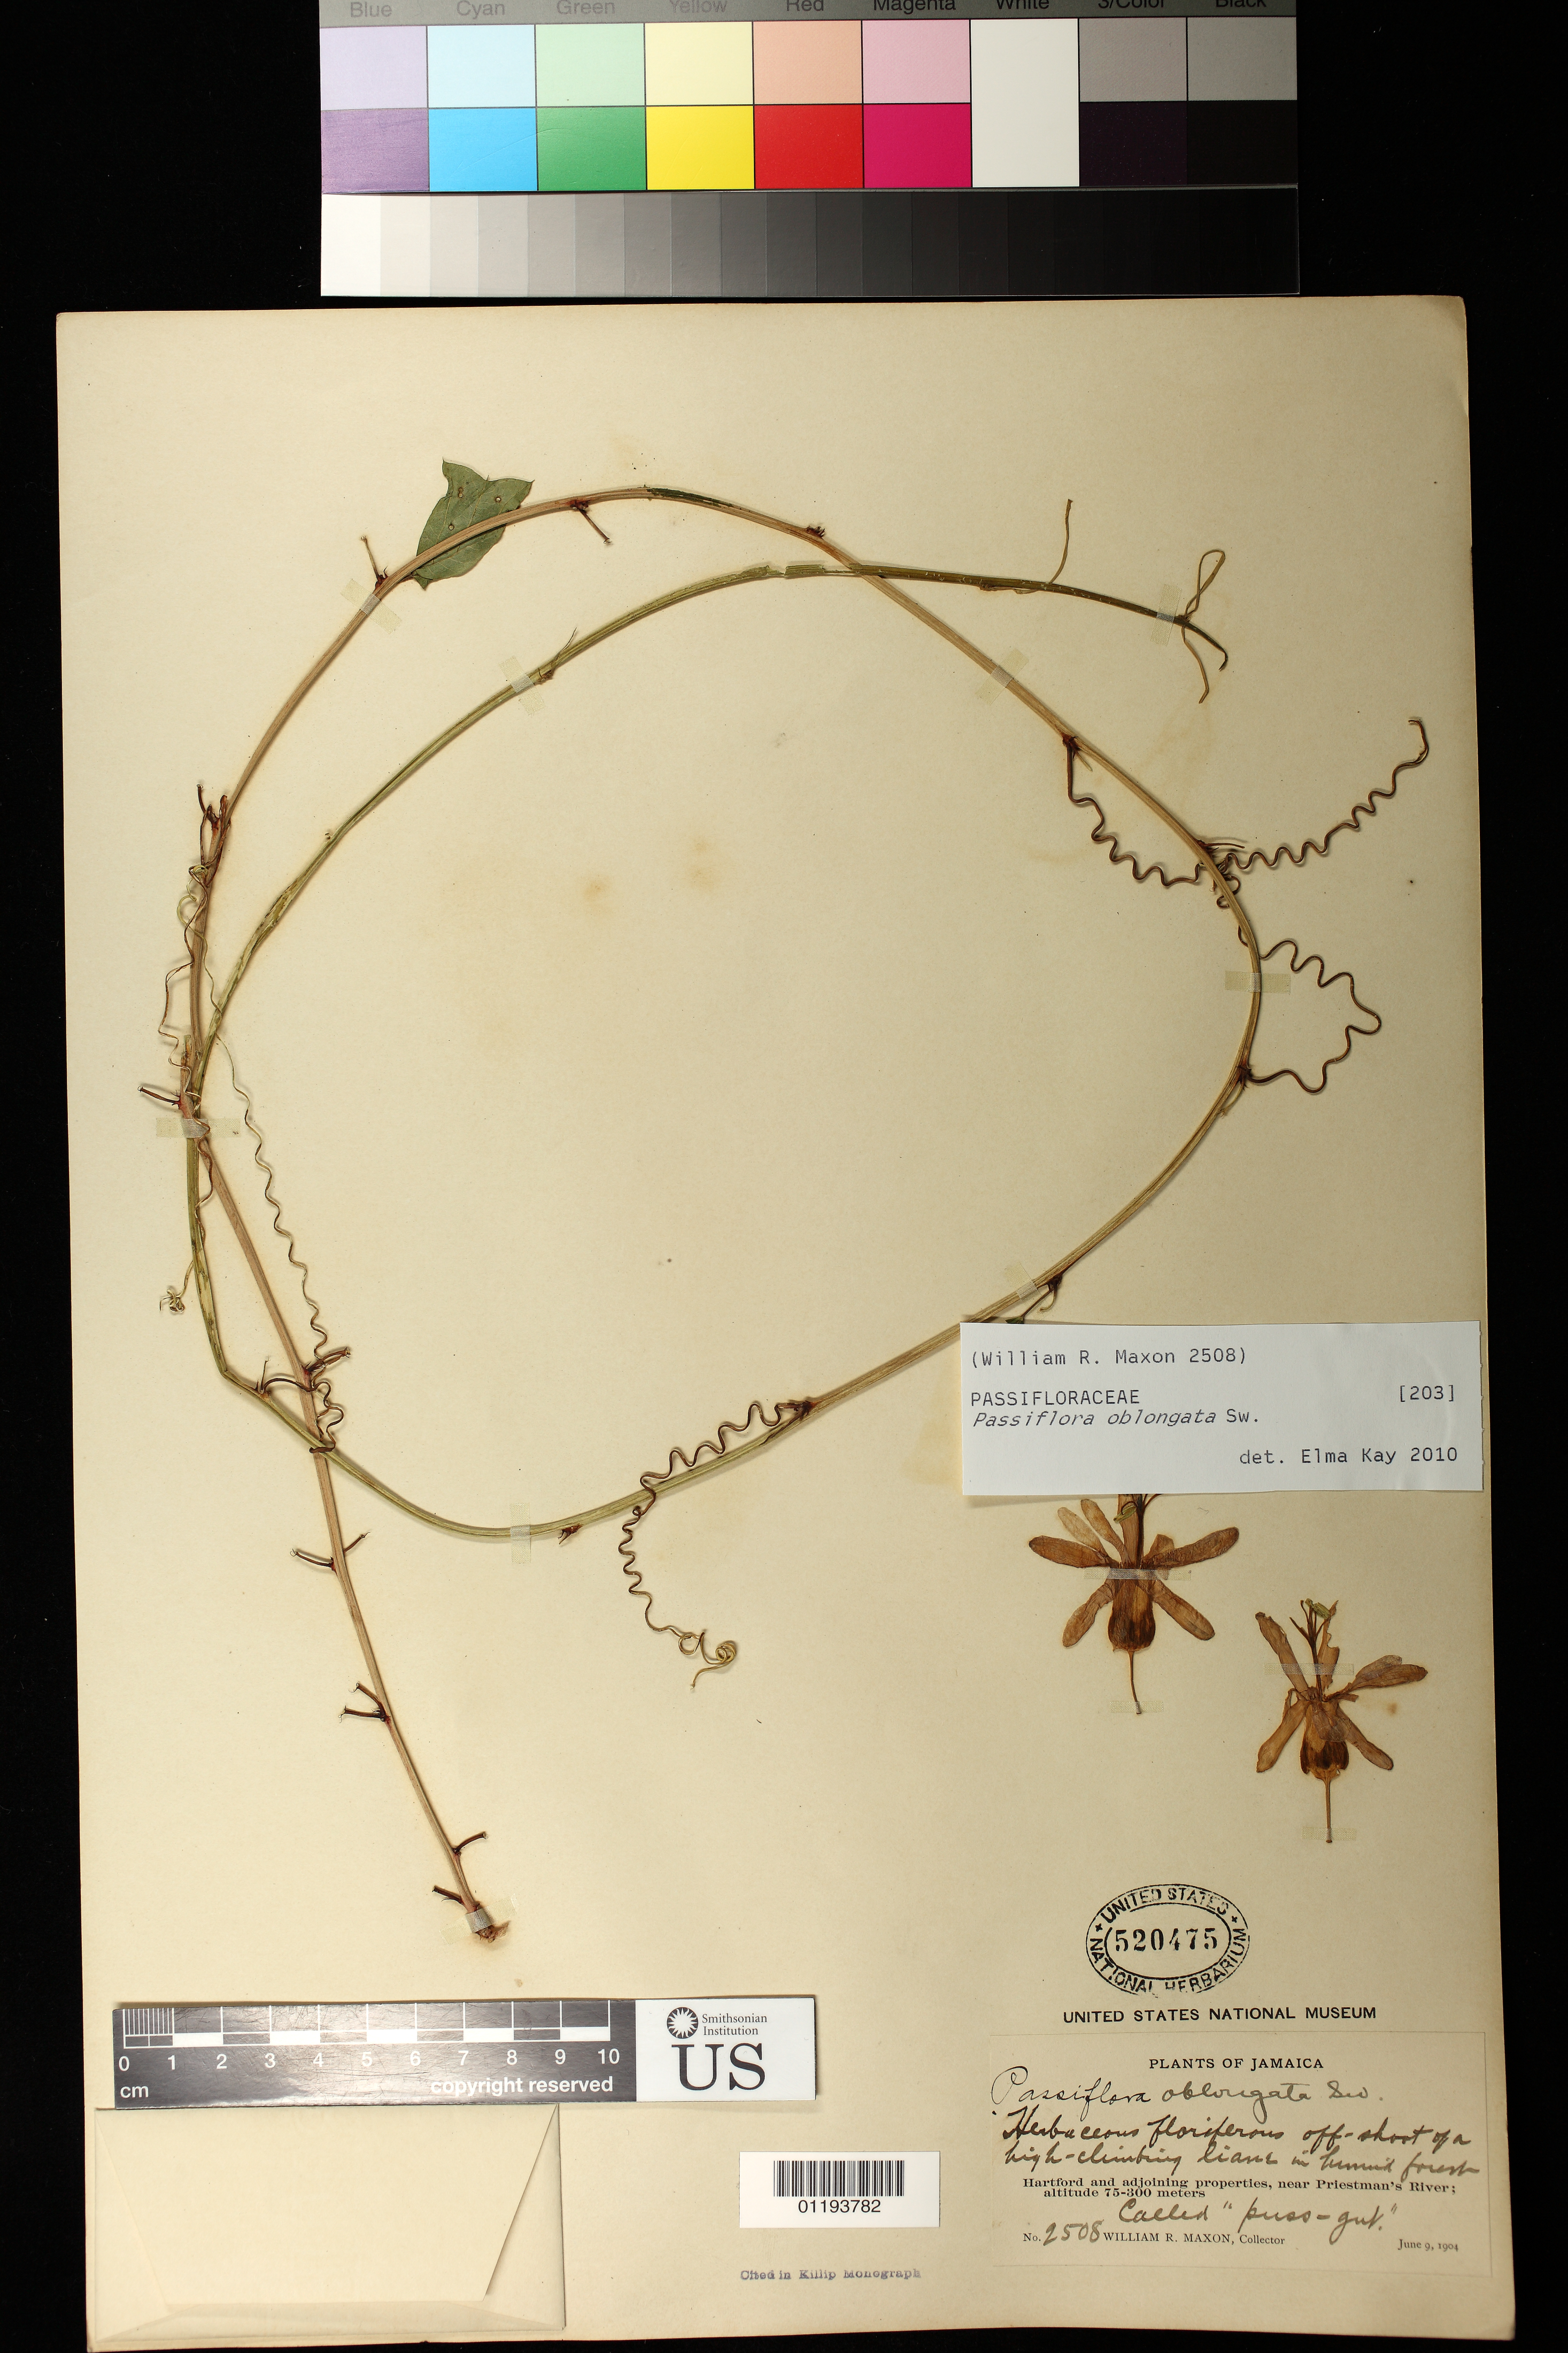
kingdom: Plantae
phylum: Tracheophyta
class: Magnoliopsida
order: Malpighiales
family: Passifloraceae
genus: Passiflora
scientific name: Passiflora oblongata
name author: Sw.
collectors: W. R. Maxon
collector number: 2508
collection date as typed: Jun 9 1904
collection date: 1904-06-09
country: Jamaica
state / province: Westmoreland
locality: Hartford and adjoining properties, near Priestman's River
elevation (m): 75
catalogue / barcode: US 520475